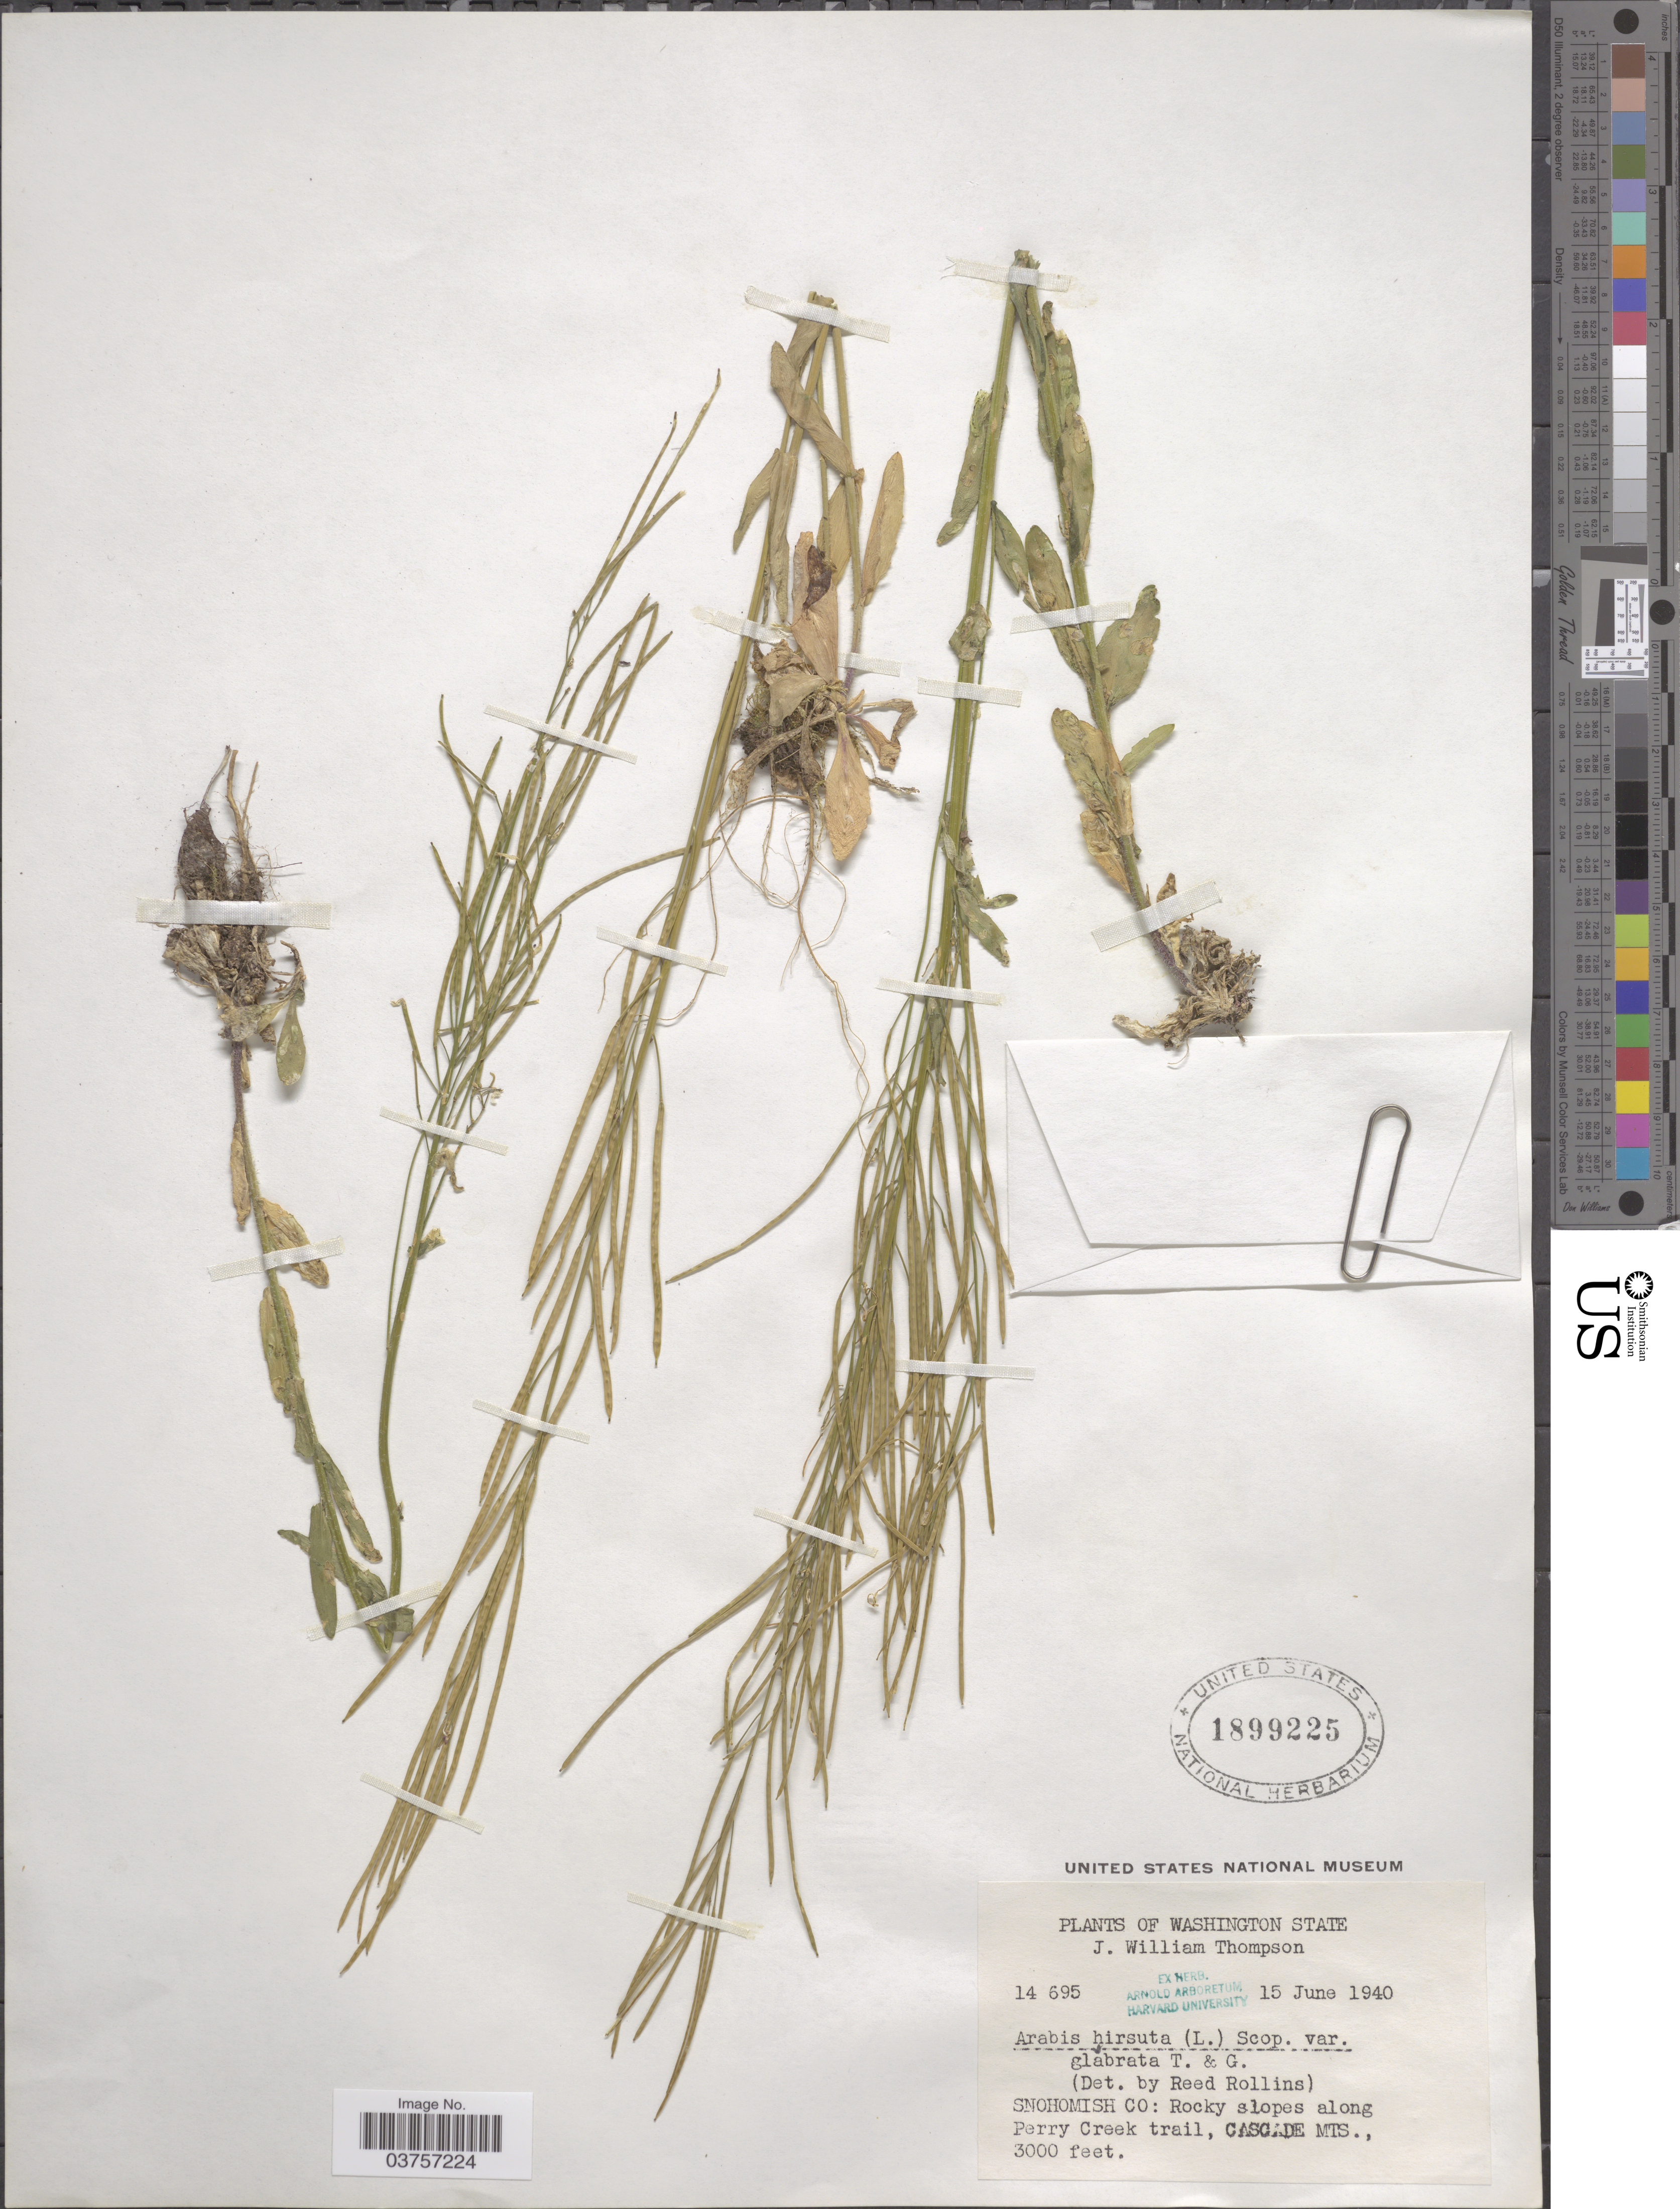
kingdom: Plantae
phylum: Tracheophyta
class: Magnoliopsida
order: Brassicales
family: Brassicaceae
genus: Arabis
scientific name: Arabis hirsuta var. glabrata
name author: Torr. & A. Gray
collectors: J. W. Thompson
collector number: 14695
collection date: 1940-06-15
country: United States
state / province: Washington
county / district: Snohomish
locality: Snohomish Co: Rocky slopes along Perry Creek trail, Cascade Mts.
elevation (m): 914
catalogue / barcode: US 1899225